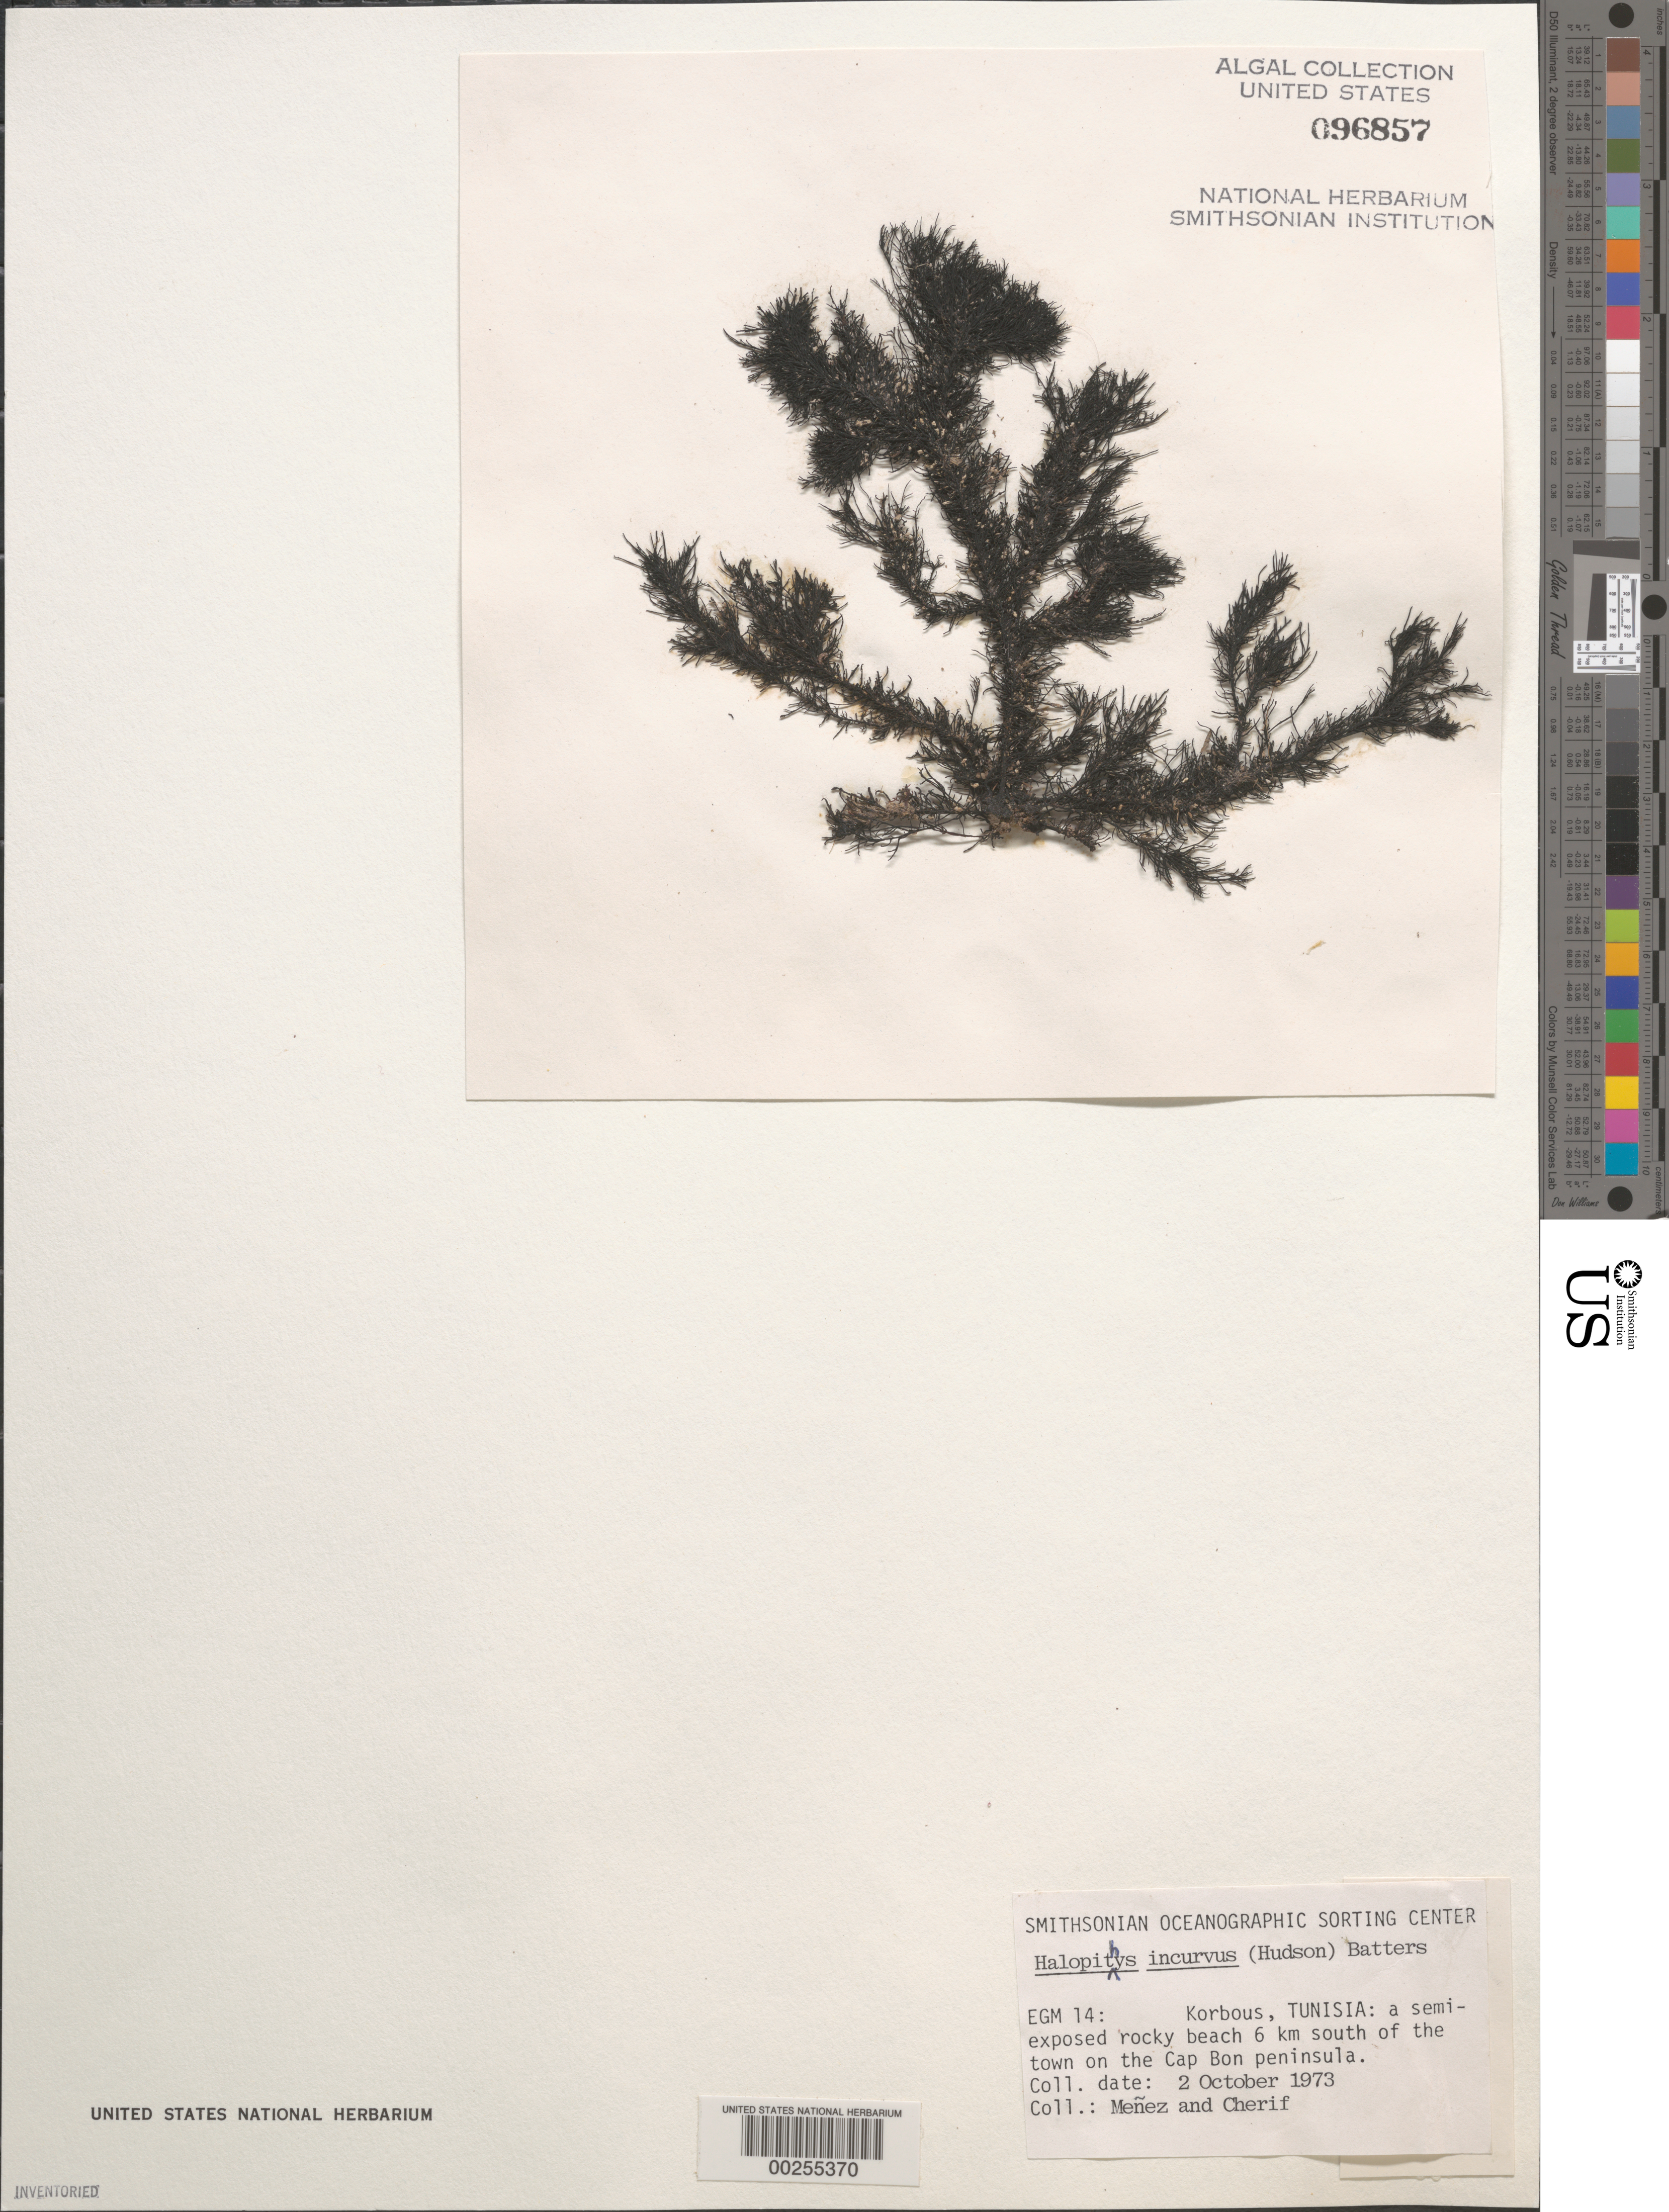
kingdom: Plantae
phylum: Rhodophyta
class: Florideophyceae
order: Ceramiales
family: Rhodomelaceae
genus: Halopithys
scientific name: Halopithys incurvus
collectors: Meñez & -. Cherif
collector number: EGM 14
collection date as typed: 02 Oct 1973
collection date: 1973-10-02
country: Tunisia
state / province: Nabeul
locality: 6 km south of Korbous, Cap Bon peninsula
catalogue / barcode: US 96857